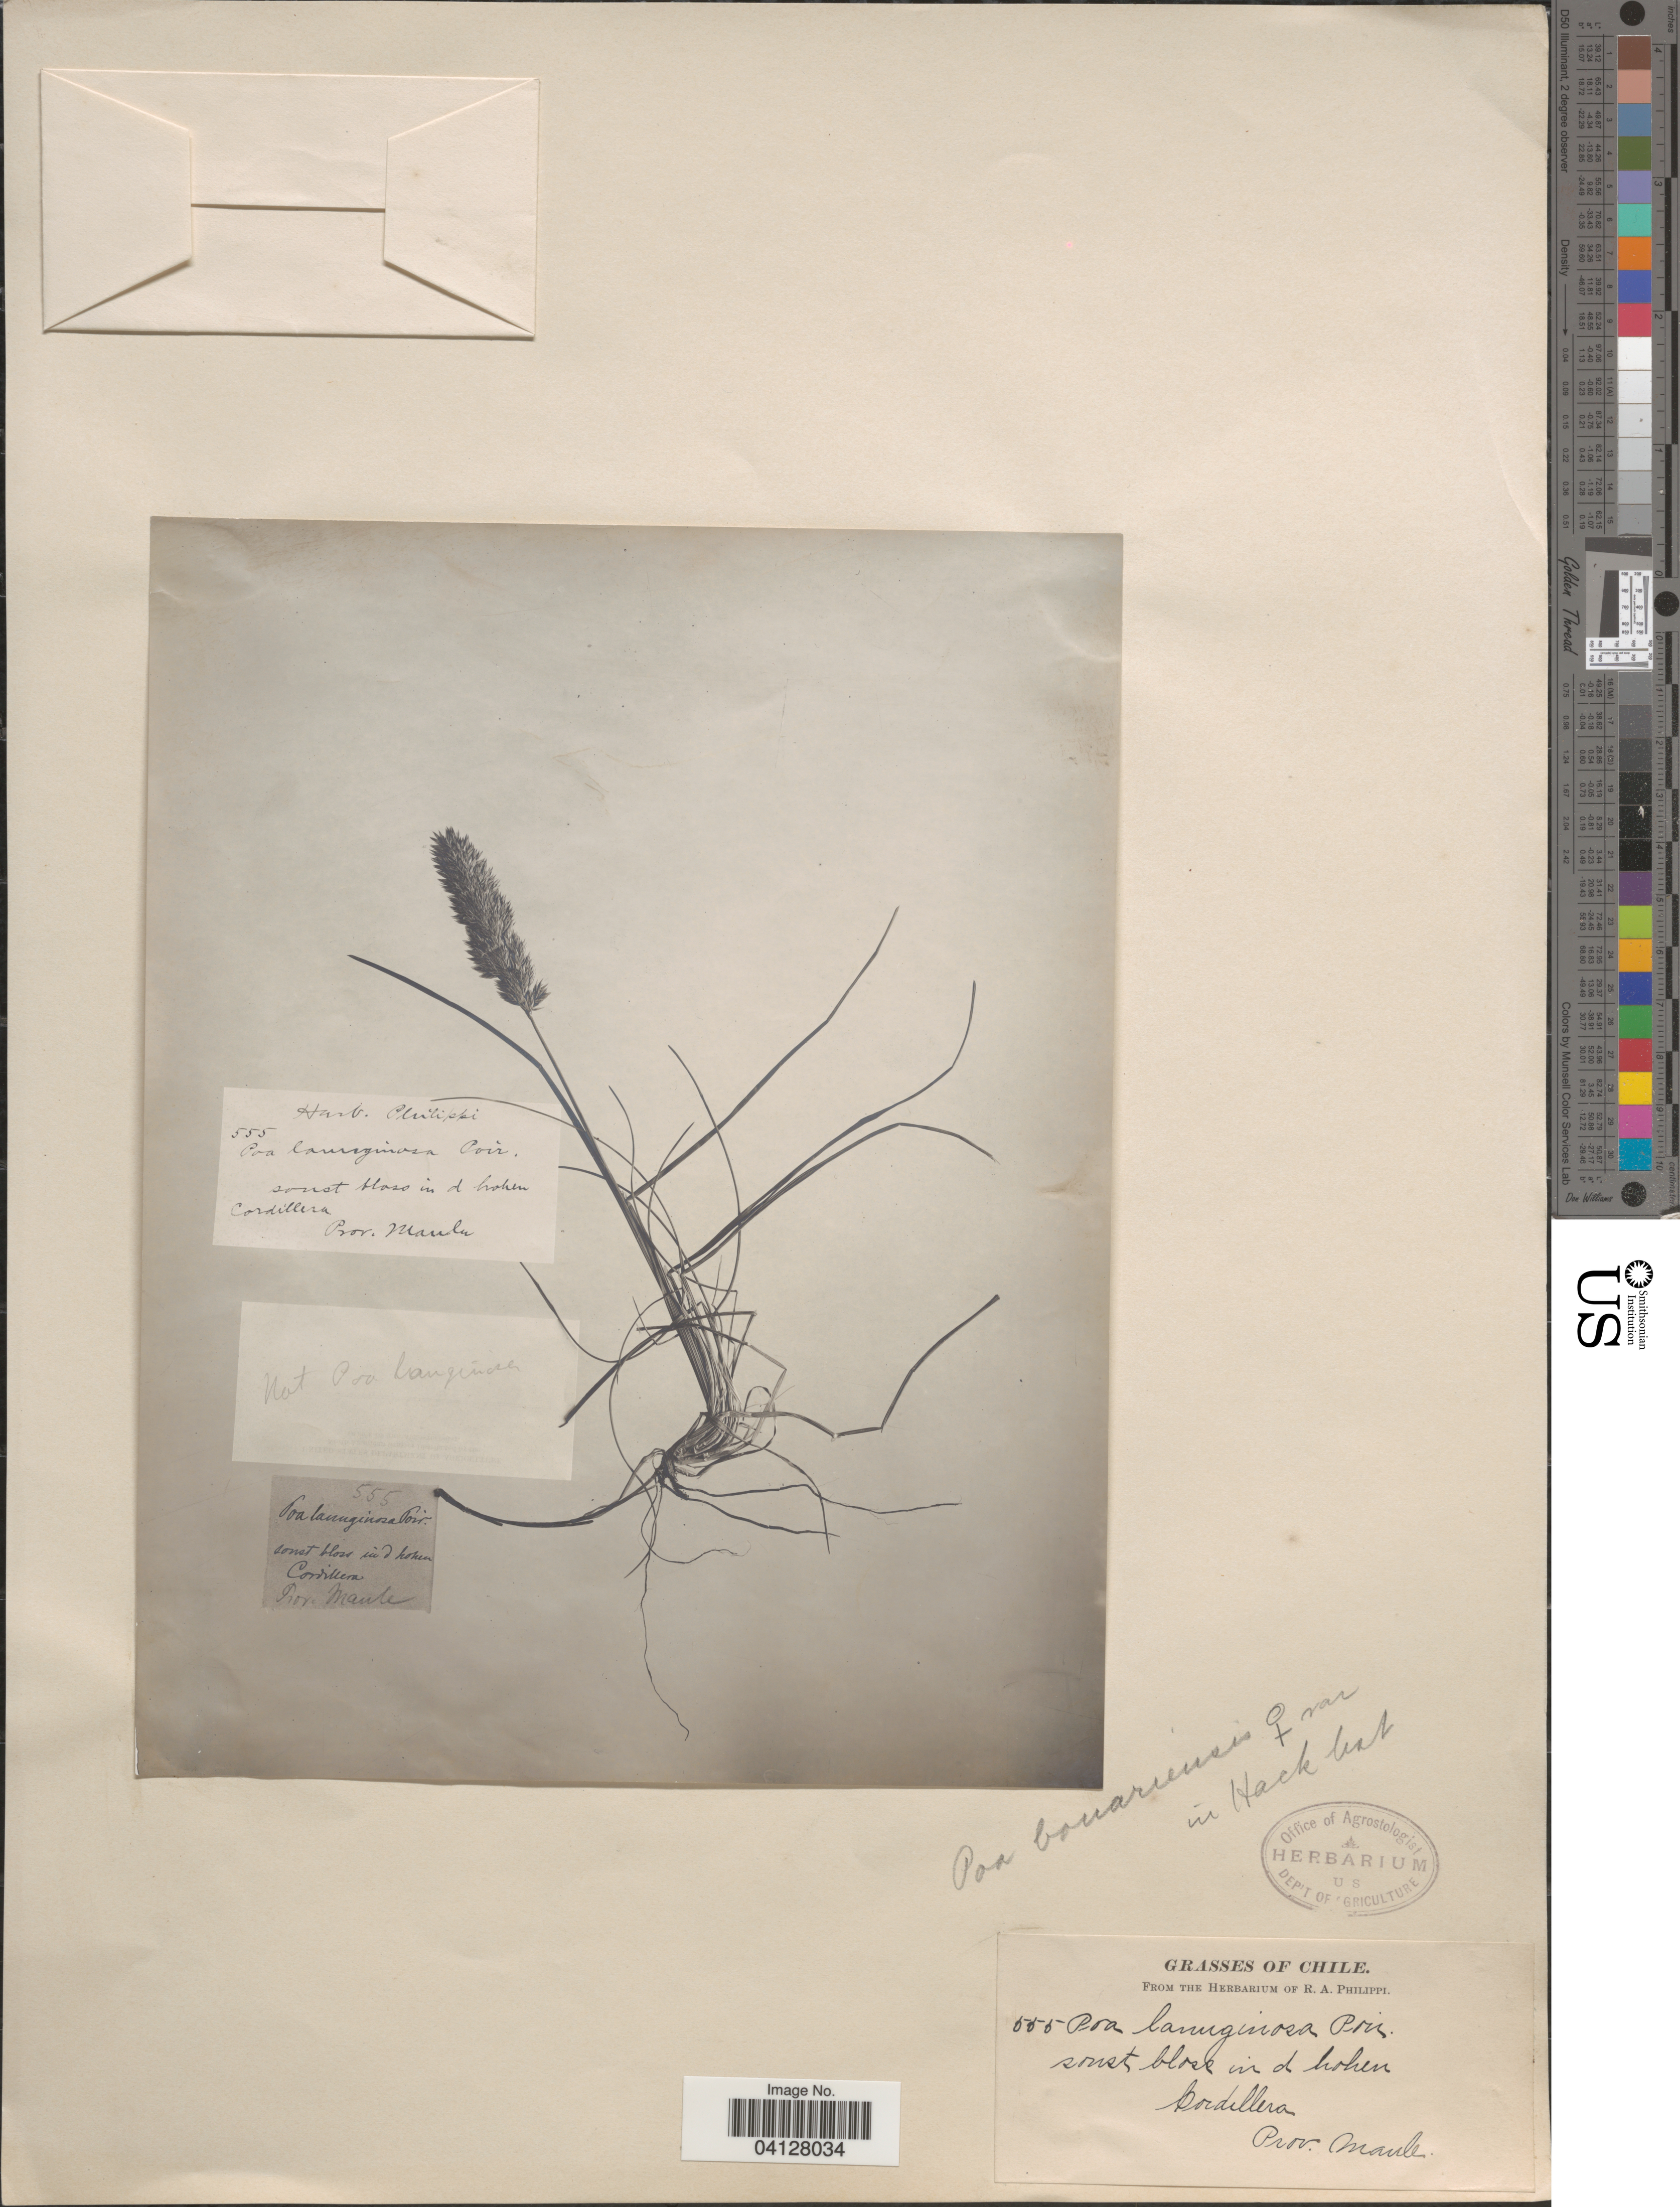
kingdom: Plantae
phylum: Tracheophyta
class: Liliopsida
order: Poales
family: Poaceae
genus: Poa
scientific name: Poa lanuginosa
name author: Poir. in Lam.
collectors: ex. herb. R.A. Philippi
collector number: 555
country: Chile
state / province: Maule (VII)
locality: Cordillera.